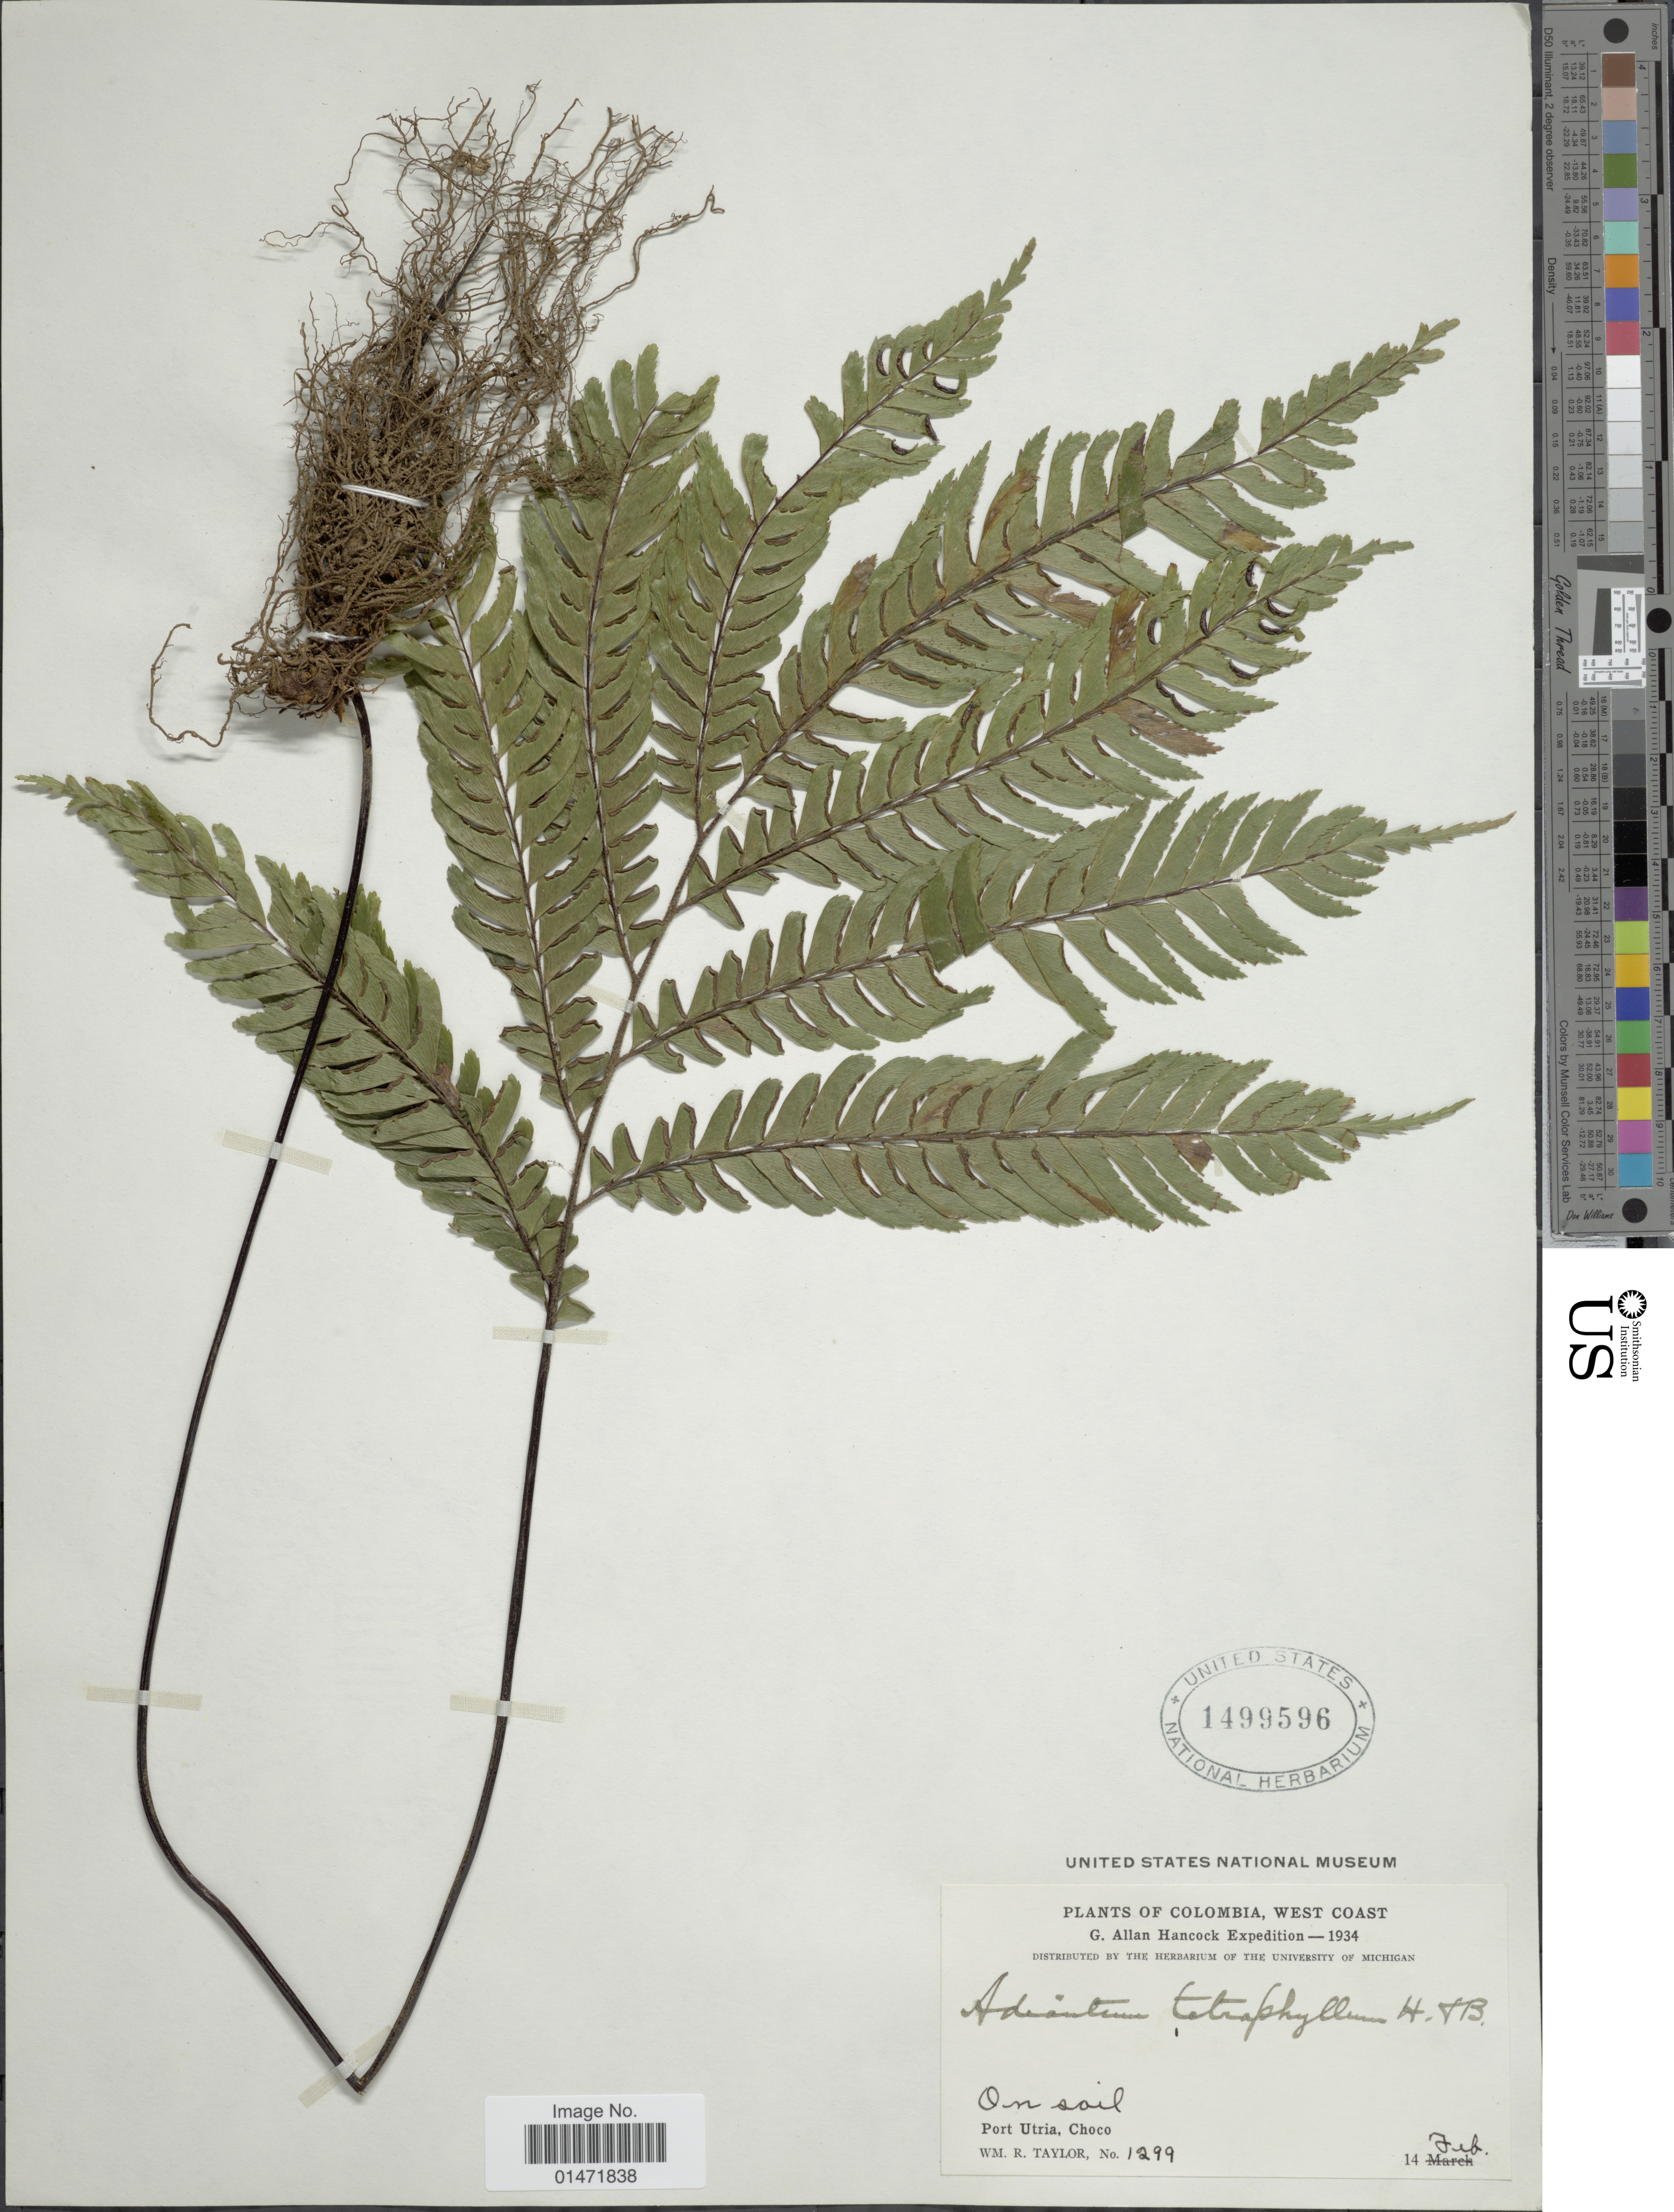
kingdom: Plantae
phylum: Tracheophyta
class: Polypodiopsida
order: Polypodiales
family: Pteridaceae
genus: Adiantum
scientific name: Adiantum tetraphyllum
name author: Humb. & Bonpl. ex Willd.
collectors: W. R. Taylor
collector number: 1299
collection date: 1934-02-14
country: Colombia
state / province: Chocó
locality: West Coast, Port Utria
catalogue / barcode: US 1499596